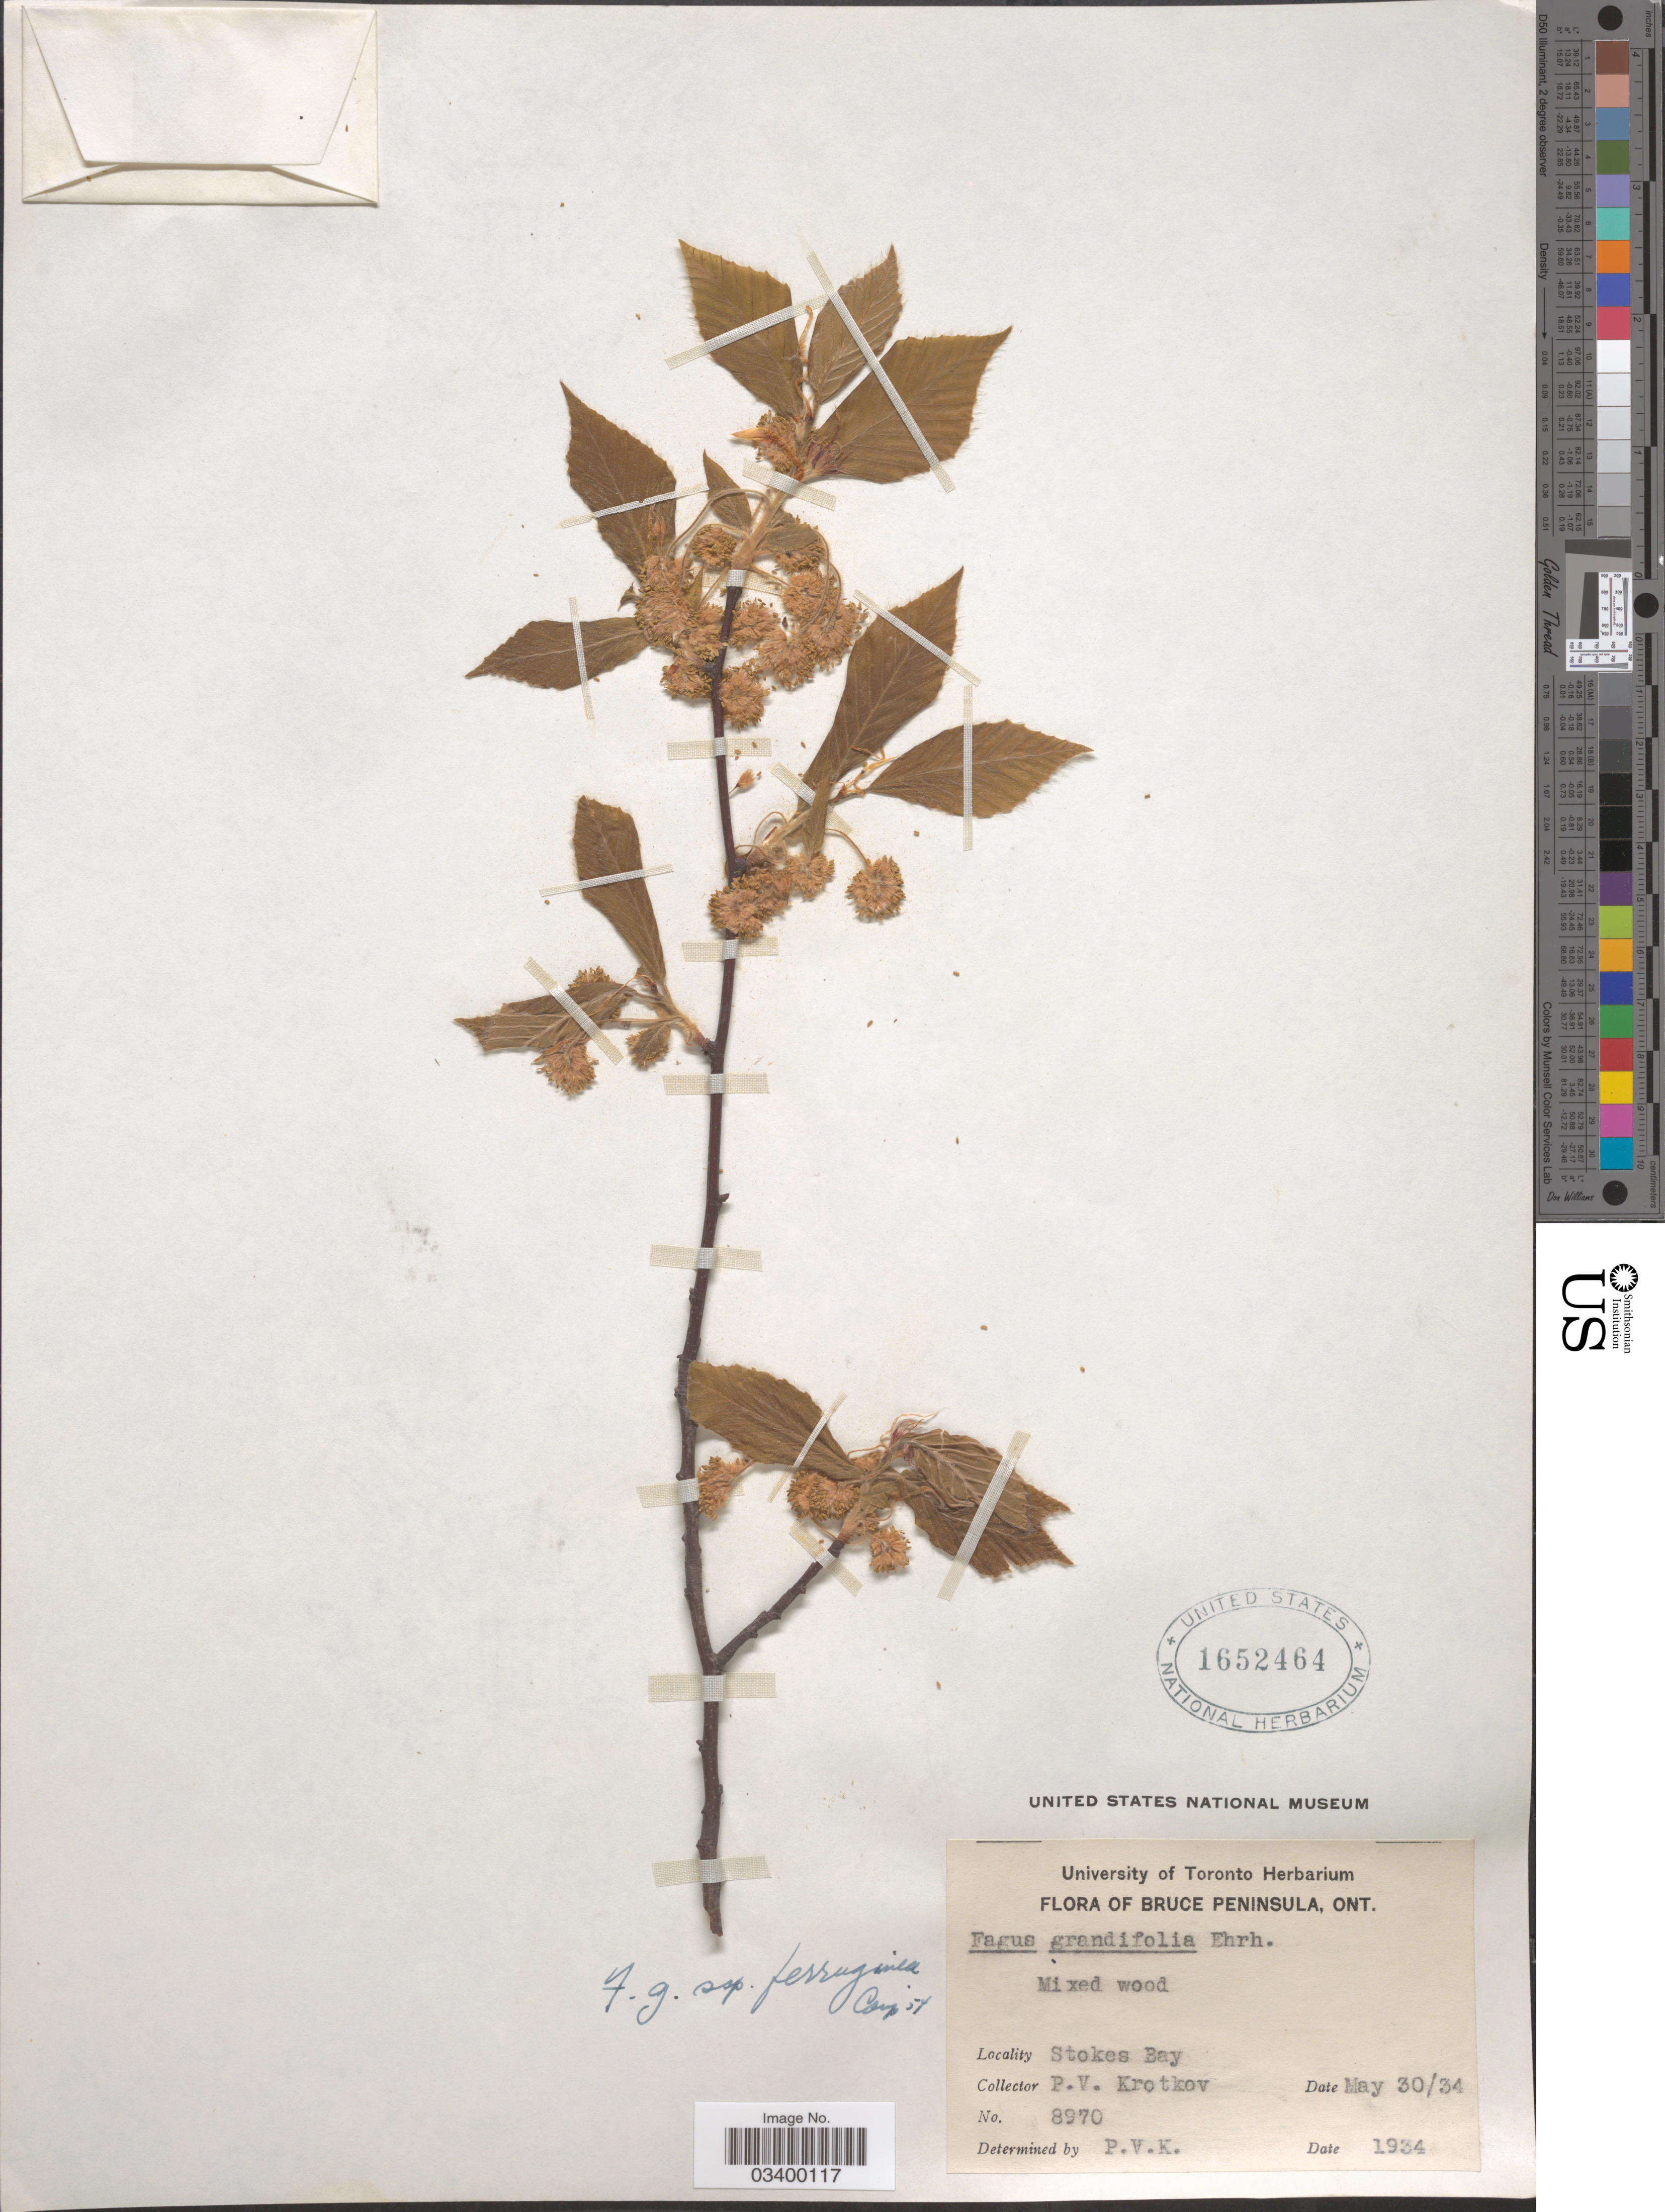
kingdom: Plantae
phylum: Tracheophyta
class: Magnoliopsida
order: Fagales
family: Fagaceae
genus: Fagus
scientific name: Fagus grandifolia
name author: Ehrh.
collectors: P. V. Krotkov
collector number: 8970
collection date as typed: Transcribed d/m/y: 30/5/34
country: Canada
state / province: Ontario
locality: Bruce Peninsula. Stokes Bay.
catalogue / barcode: US 1652464